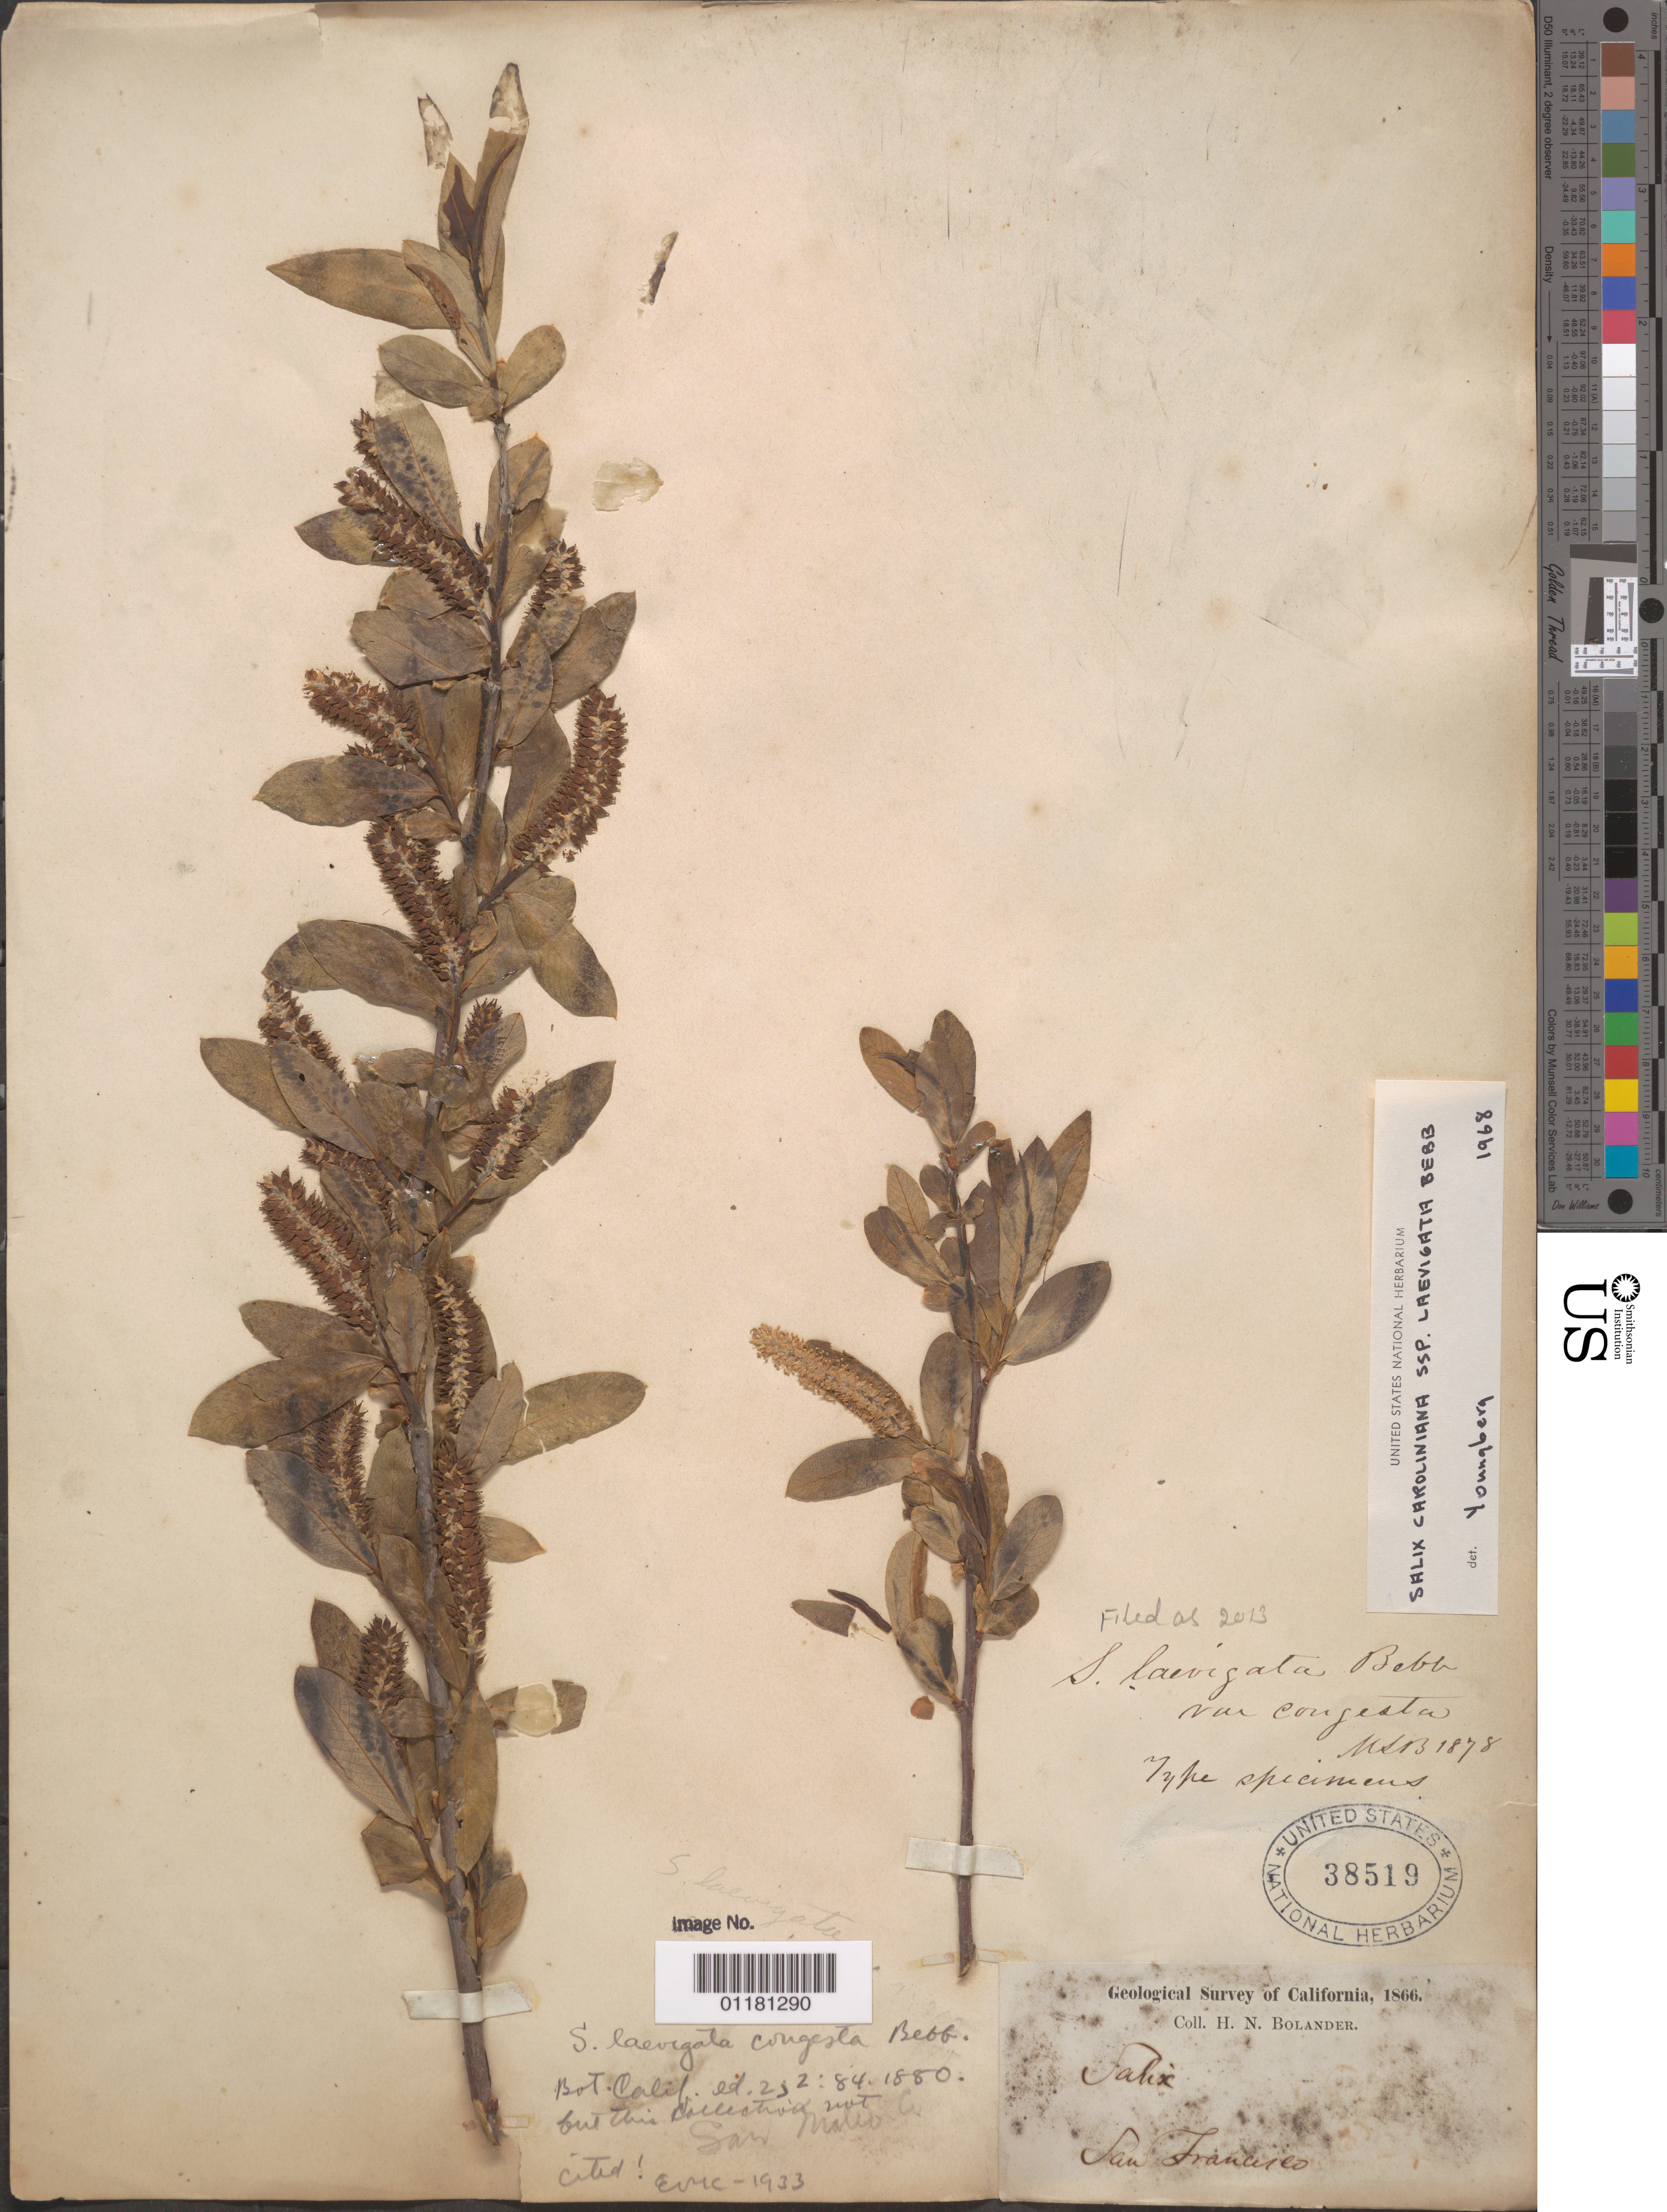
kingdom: Plantae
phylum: Tracheophyta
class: Magnoliopsida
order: Malpighiales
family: Salicaceae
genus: Salix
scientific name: Salix laevigata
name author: Bebb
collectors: H. Bolander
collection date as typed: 1866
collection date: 1866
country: United States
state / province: California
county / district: San Francisco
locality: San Francisco.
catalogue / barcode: US 38519